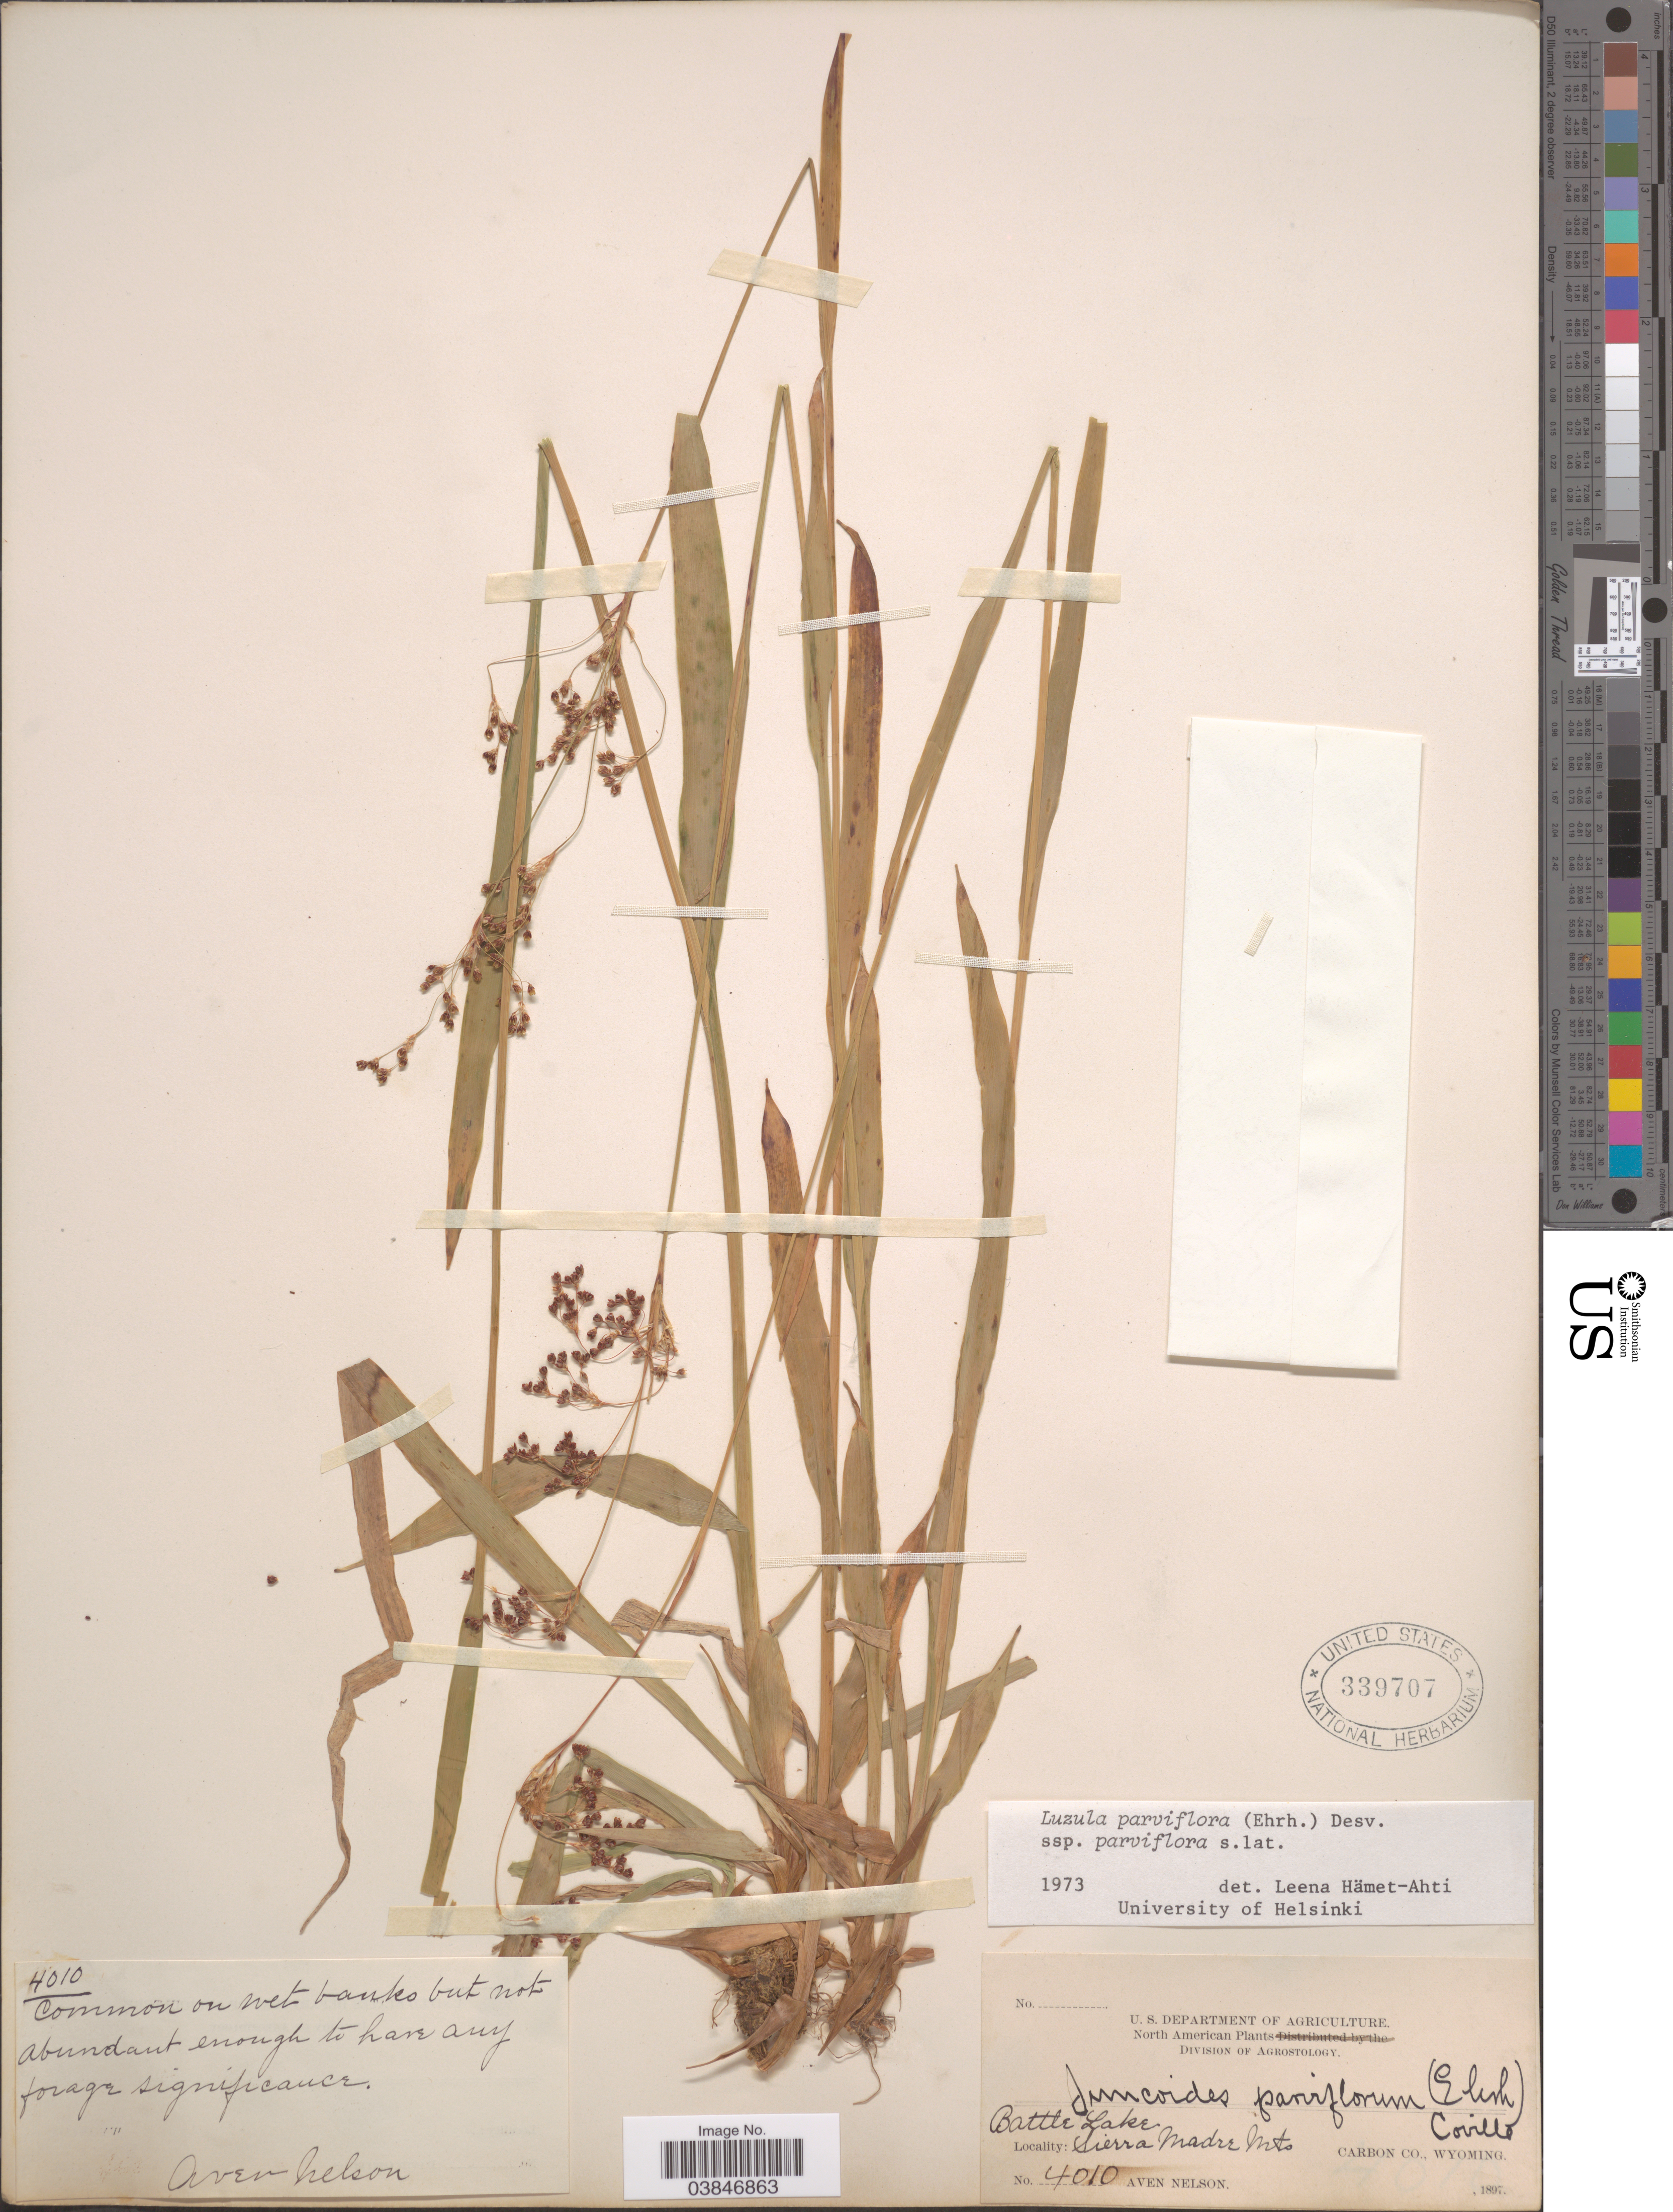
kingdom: Plantae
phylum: Tracheophyta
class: Liliopsida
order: Poales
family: Juncaceae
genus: Luzula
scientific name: Luzula parviflora subsp. parviflora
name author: (Ehrh.) Desv.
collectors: A. Nelson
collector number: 4010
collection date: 1897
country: United States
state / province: Wyoming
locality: Battle Lake, Sierra Madre Mts, Carbon Co.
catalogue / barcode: US 339707